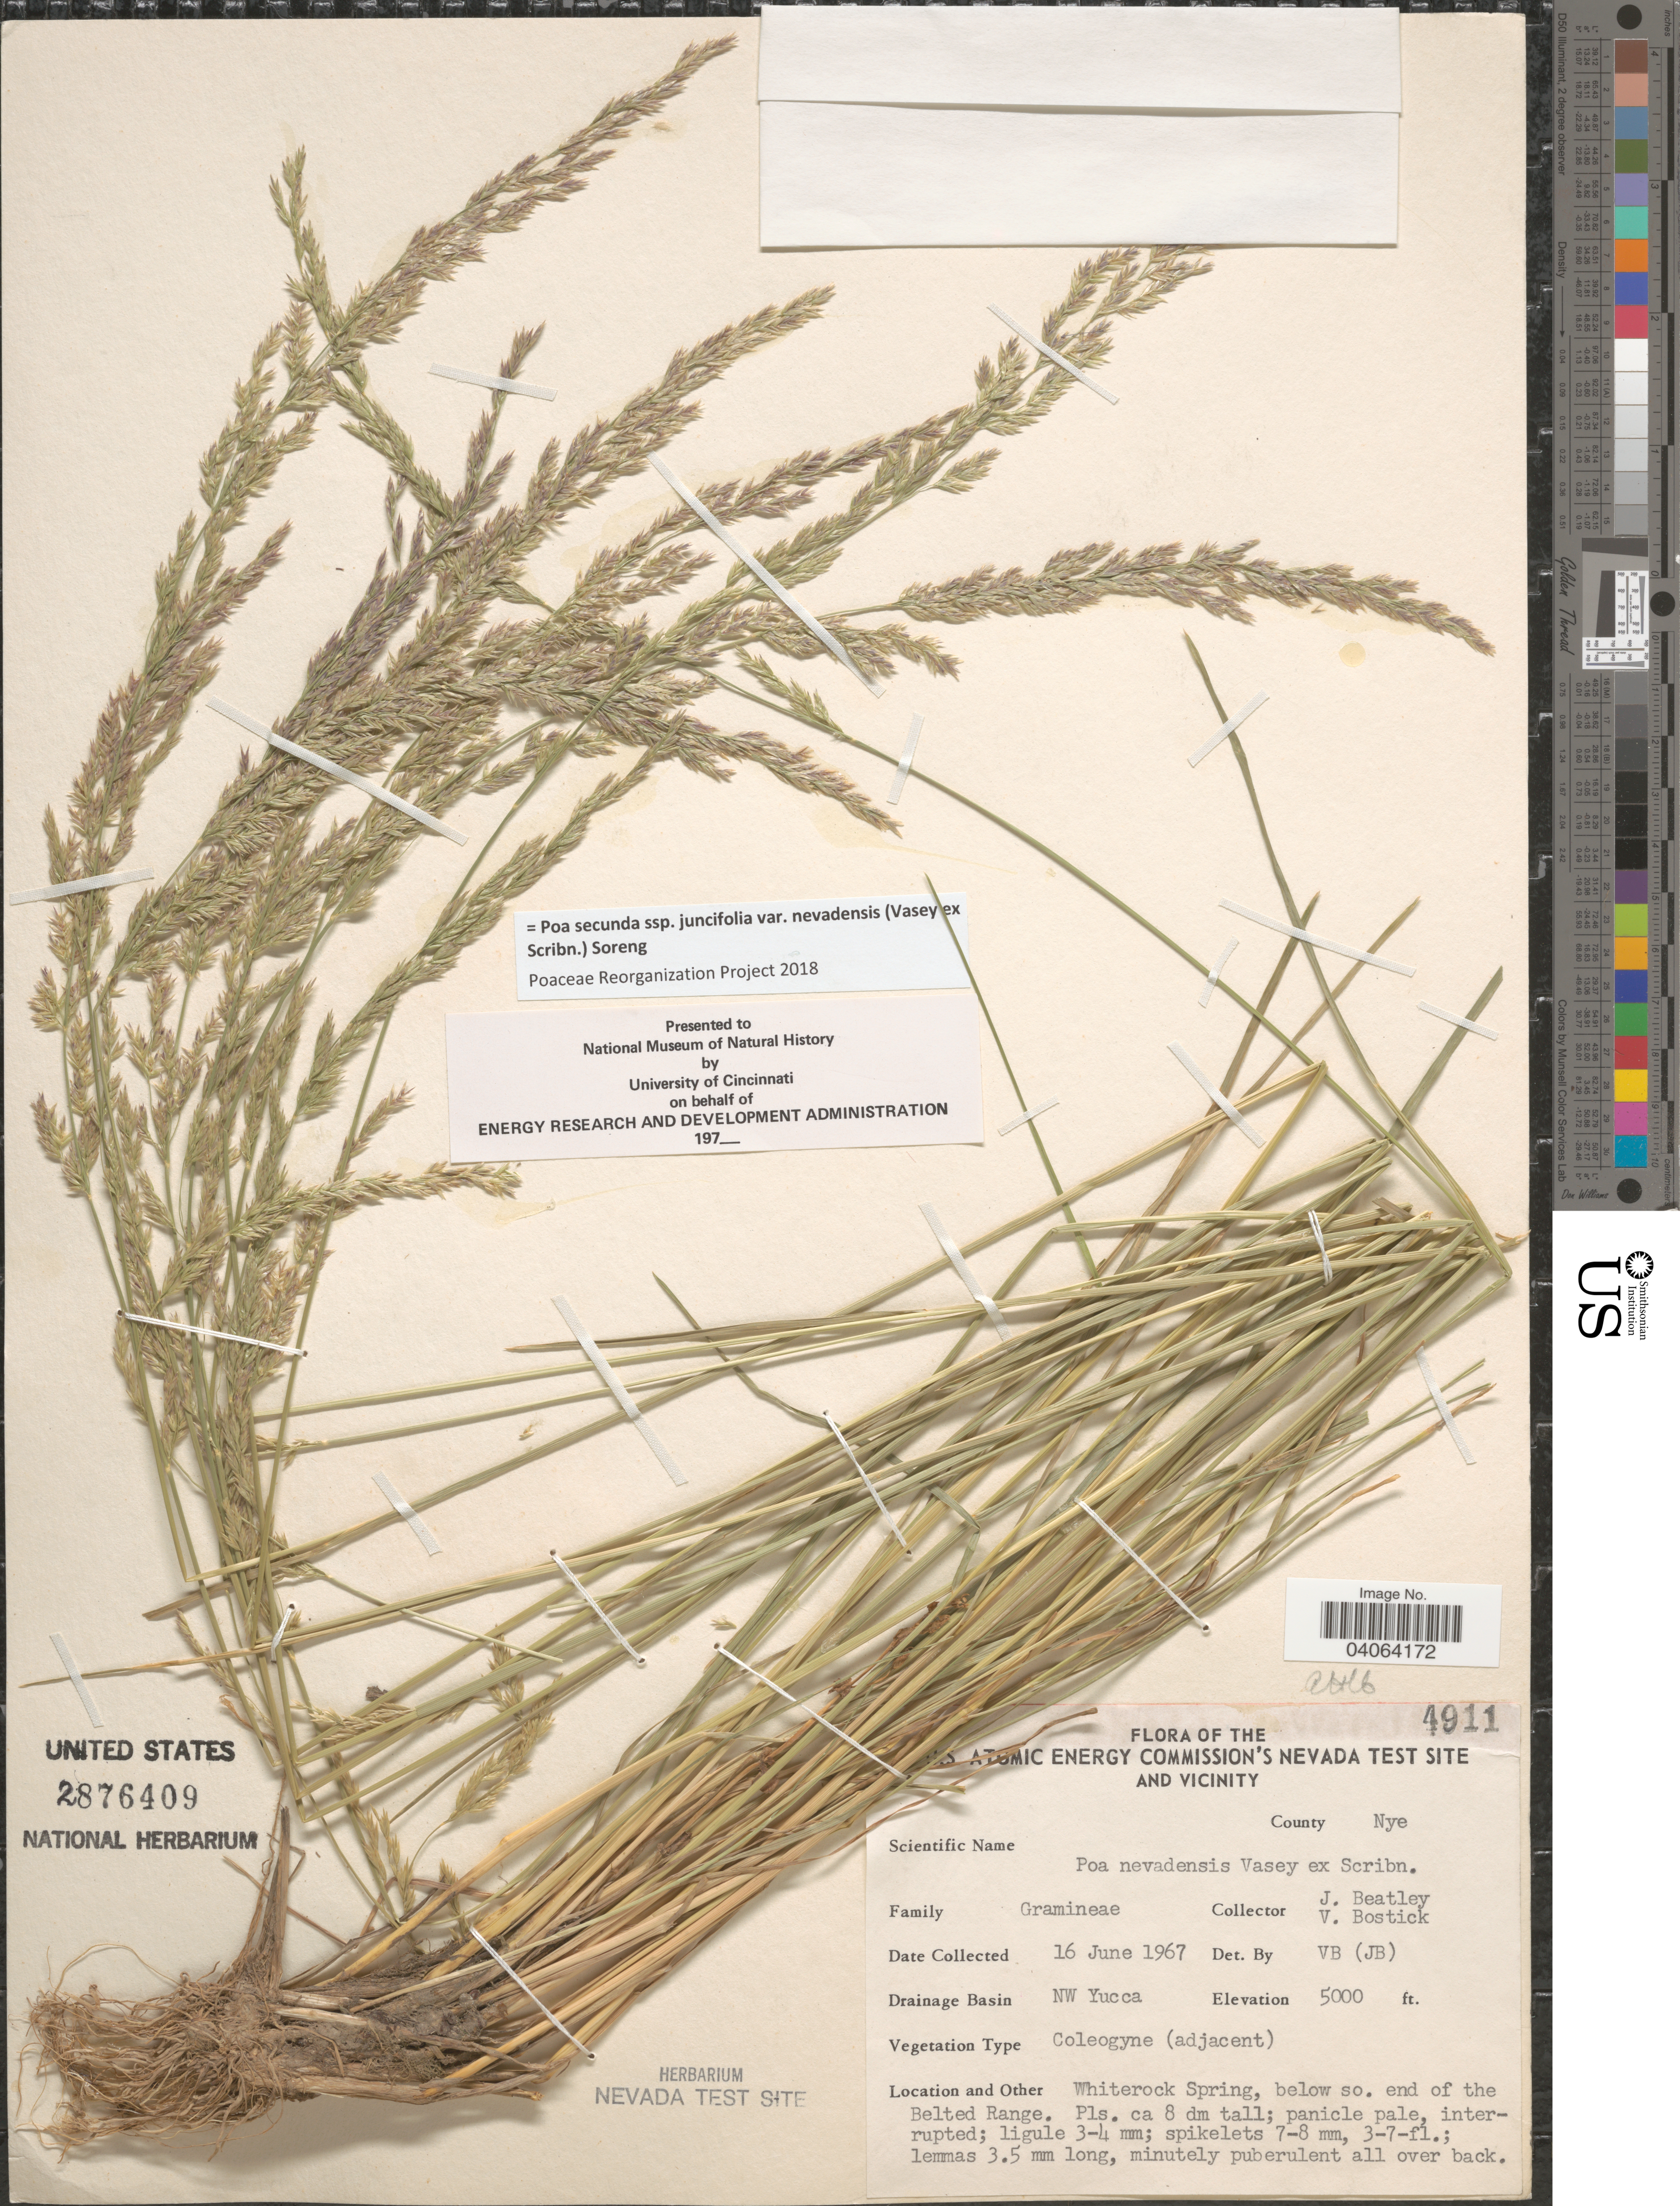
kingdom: Plantae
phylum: Tracheophyta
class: Liliopsida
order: Poales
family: Poaceae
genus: Poa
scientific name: Poa secunda subsp. juncifolia var. nevadensis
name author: (Vasey ex Scribn.) Soreng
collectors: J. C. Beatley & V. Bostick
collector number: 4911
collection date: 1967-06-16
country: United States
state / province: Nevada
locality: The USA Atomic Energy Commission's Nevada Test Site and vicinity. County Nye. Drainage Basin NW Yucca. Whiterock Spring, below so. end of the Belted Range.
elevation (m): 1524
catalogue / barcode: US 2876409